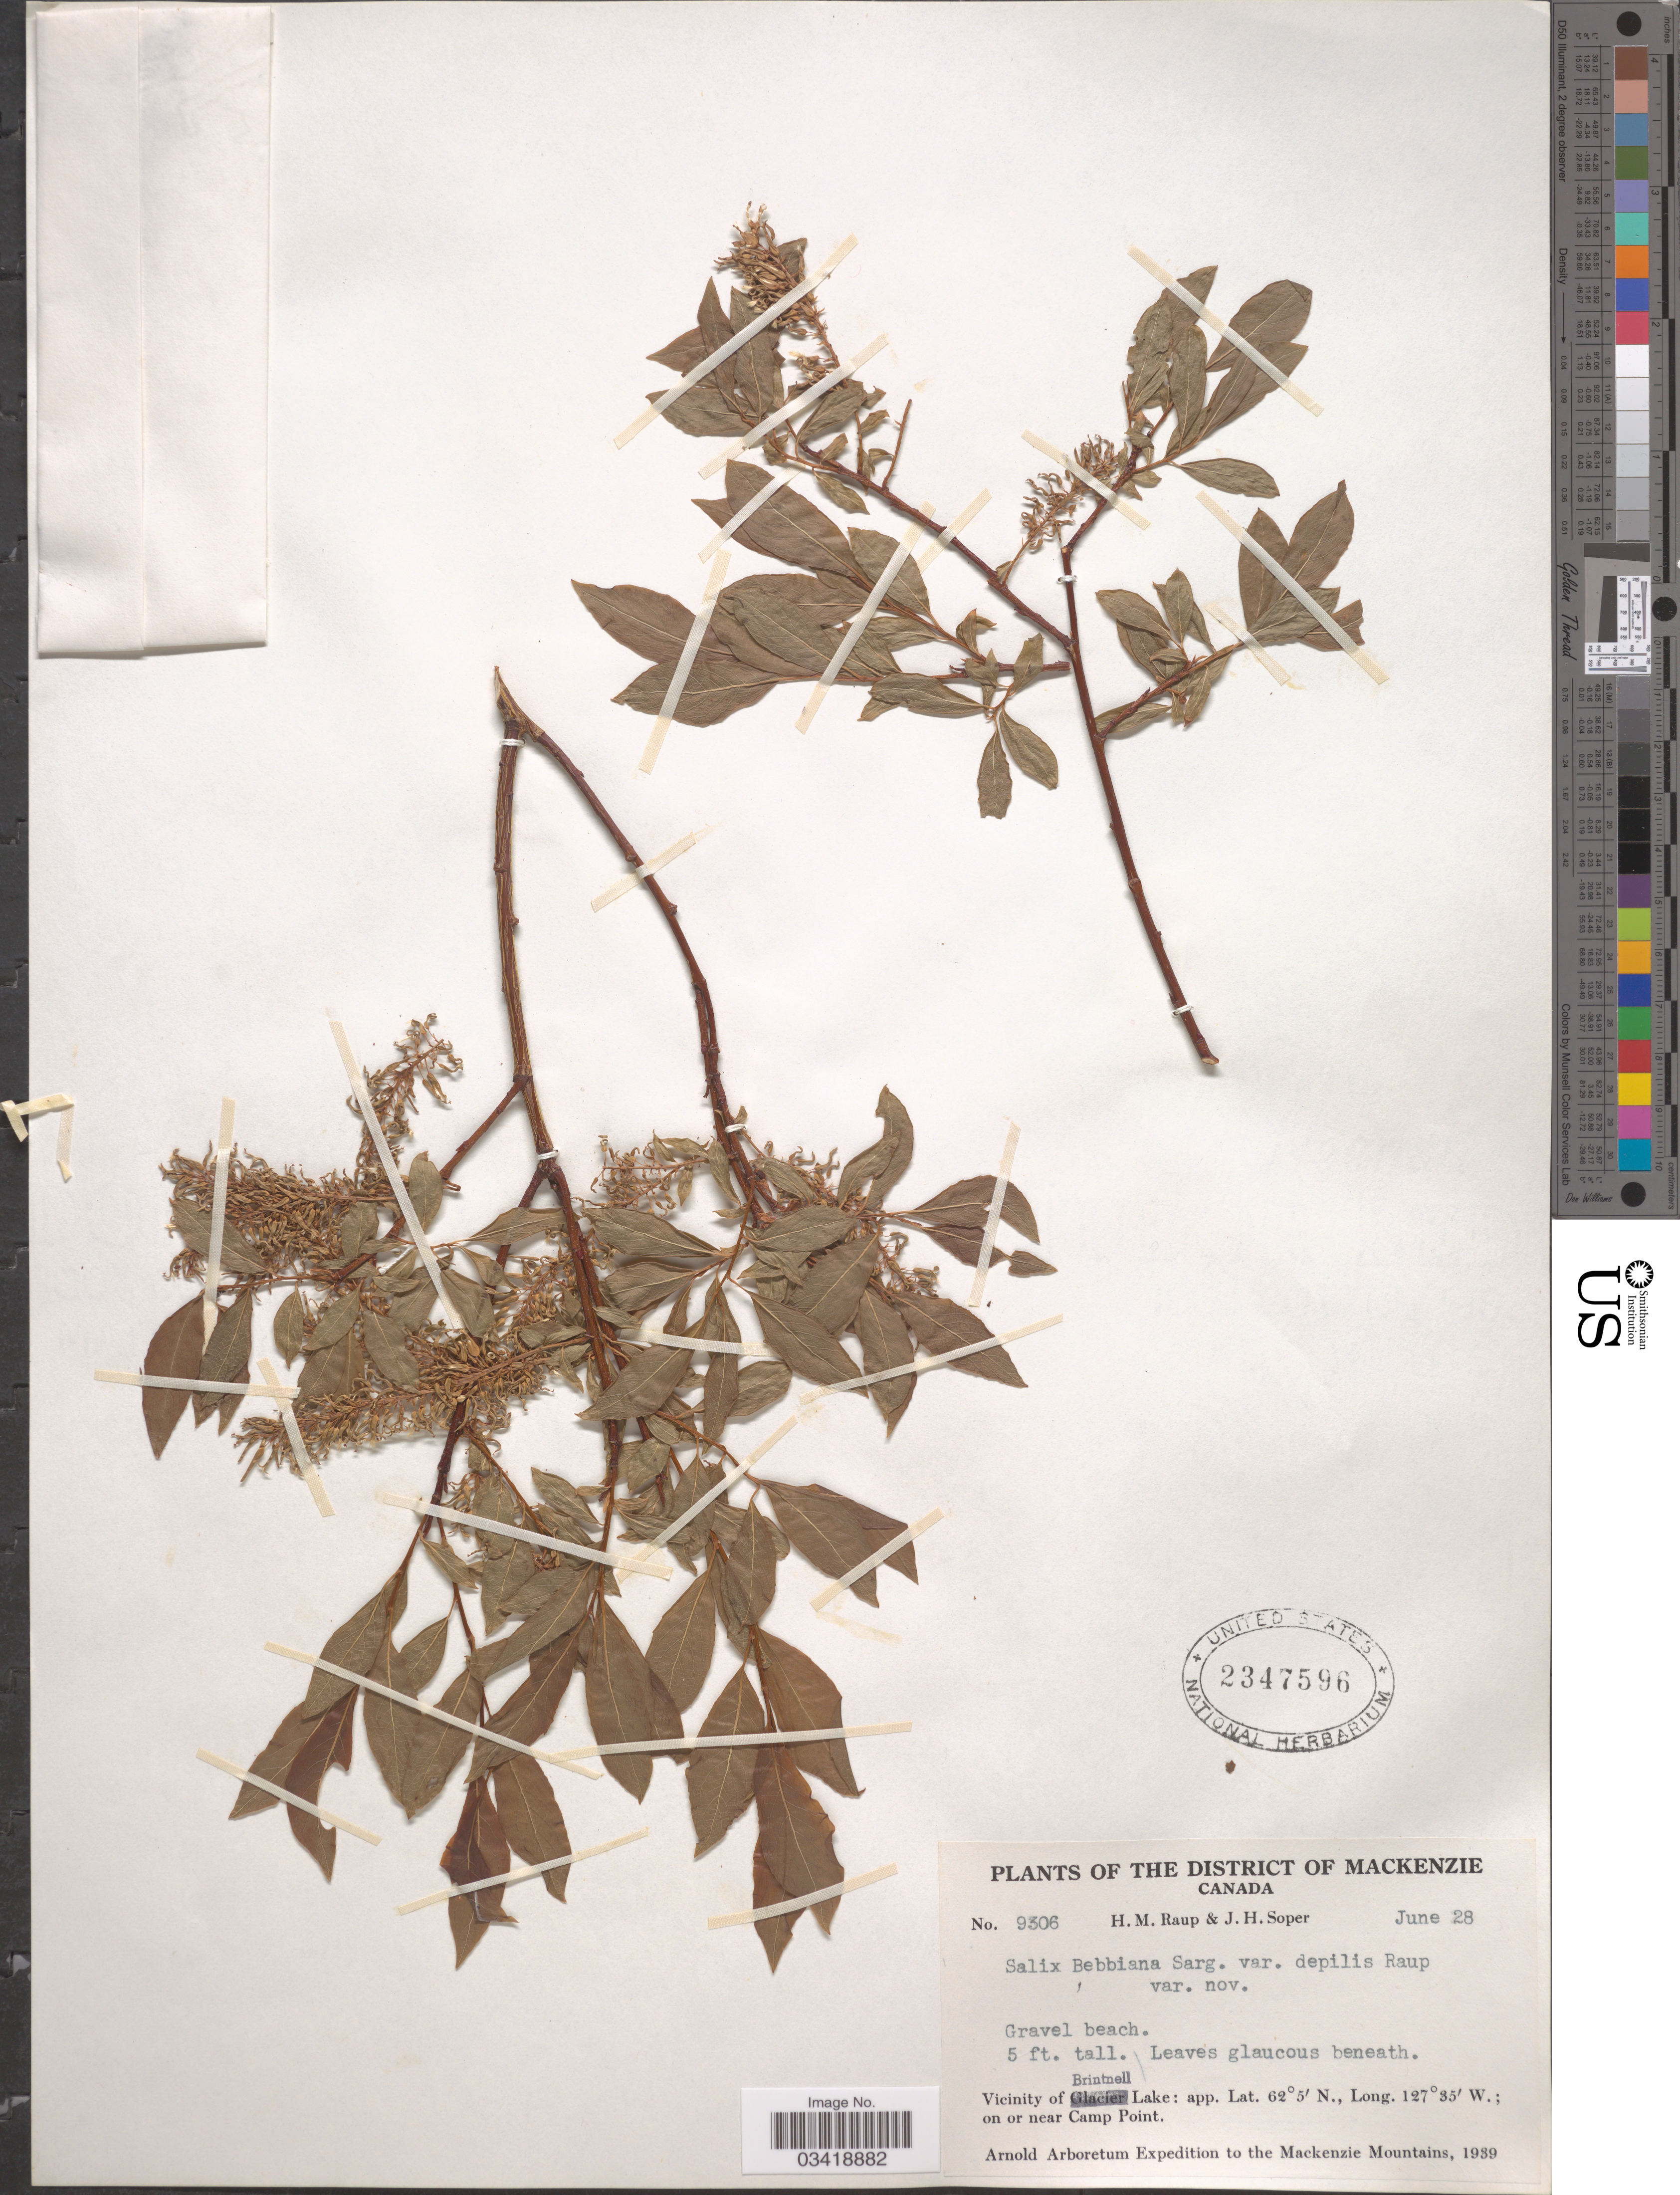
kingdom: Plantae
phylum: Tracheophyta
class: Magnoliopsida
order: Malpighiales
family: Salicaceae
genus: Salix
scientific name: Salix bebbiana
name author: Sarg.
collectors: H. Raup & J. H. Soper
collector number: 9306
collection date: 1939-06-28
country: Canada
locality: The District of Mackenzie. Vicinity of Brintnell; on or near Camp Point. The Mackenzie Mountains.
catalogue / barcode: US 2347596